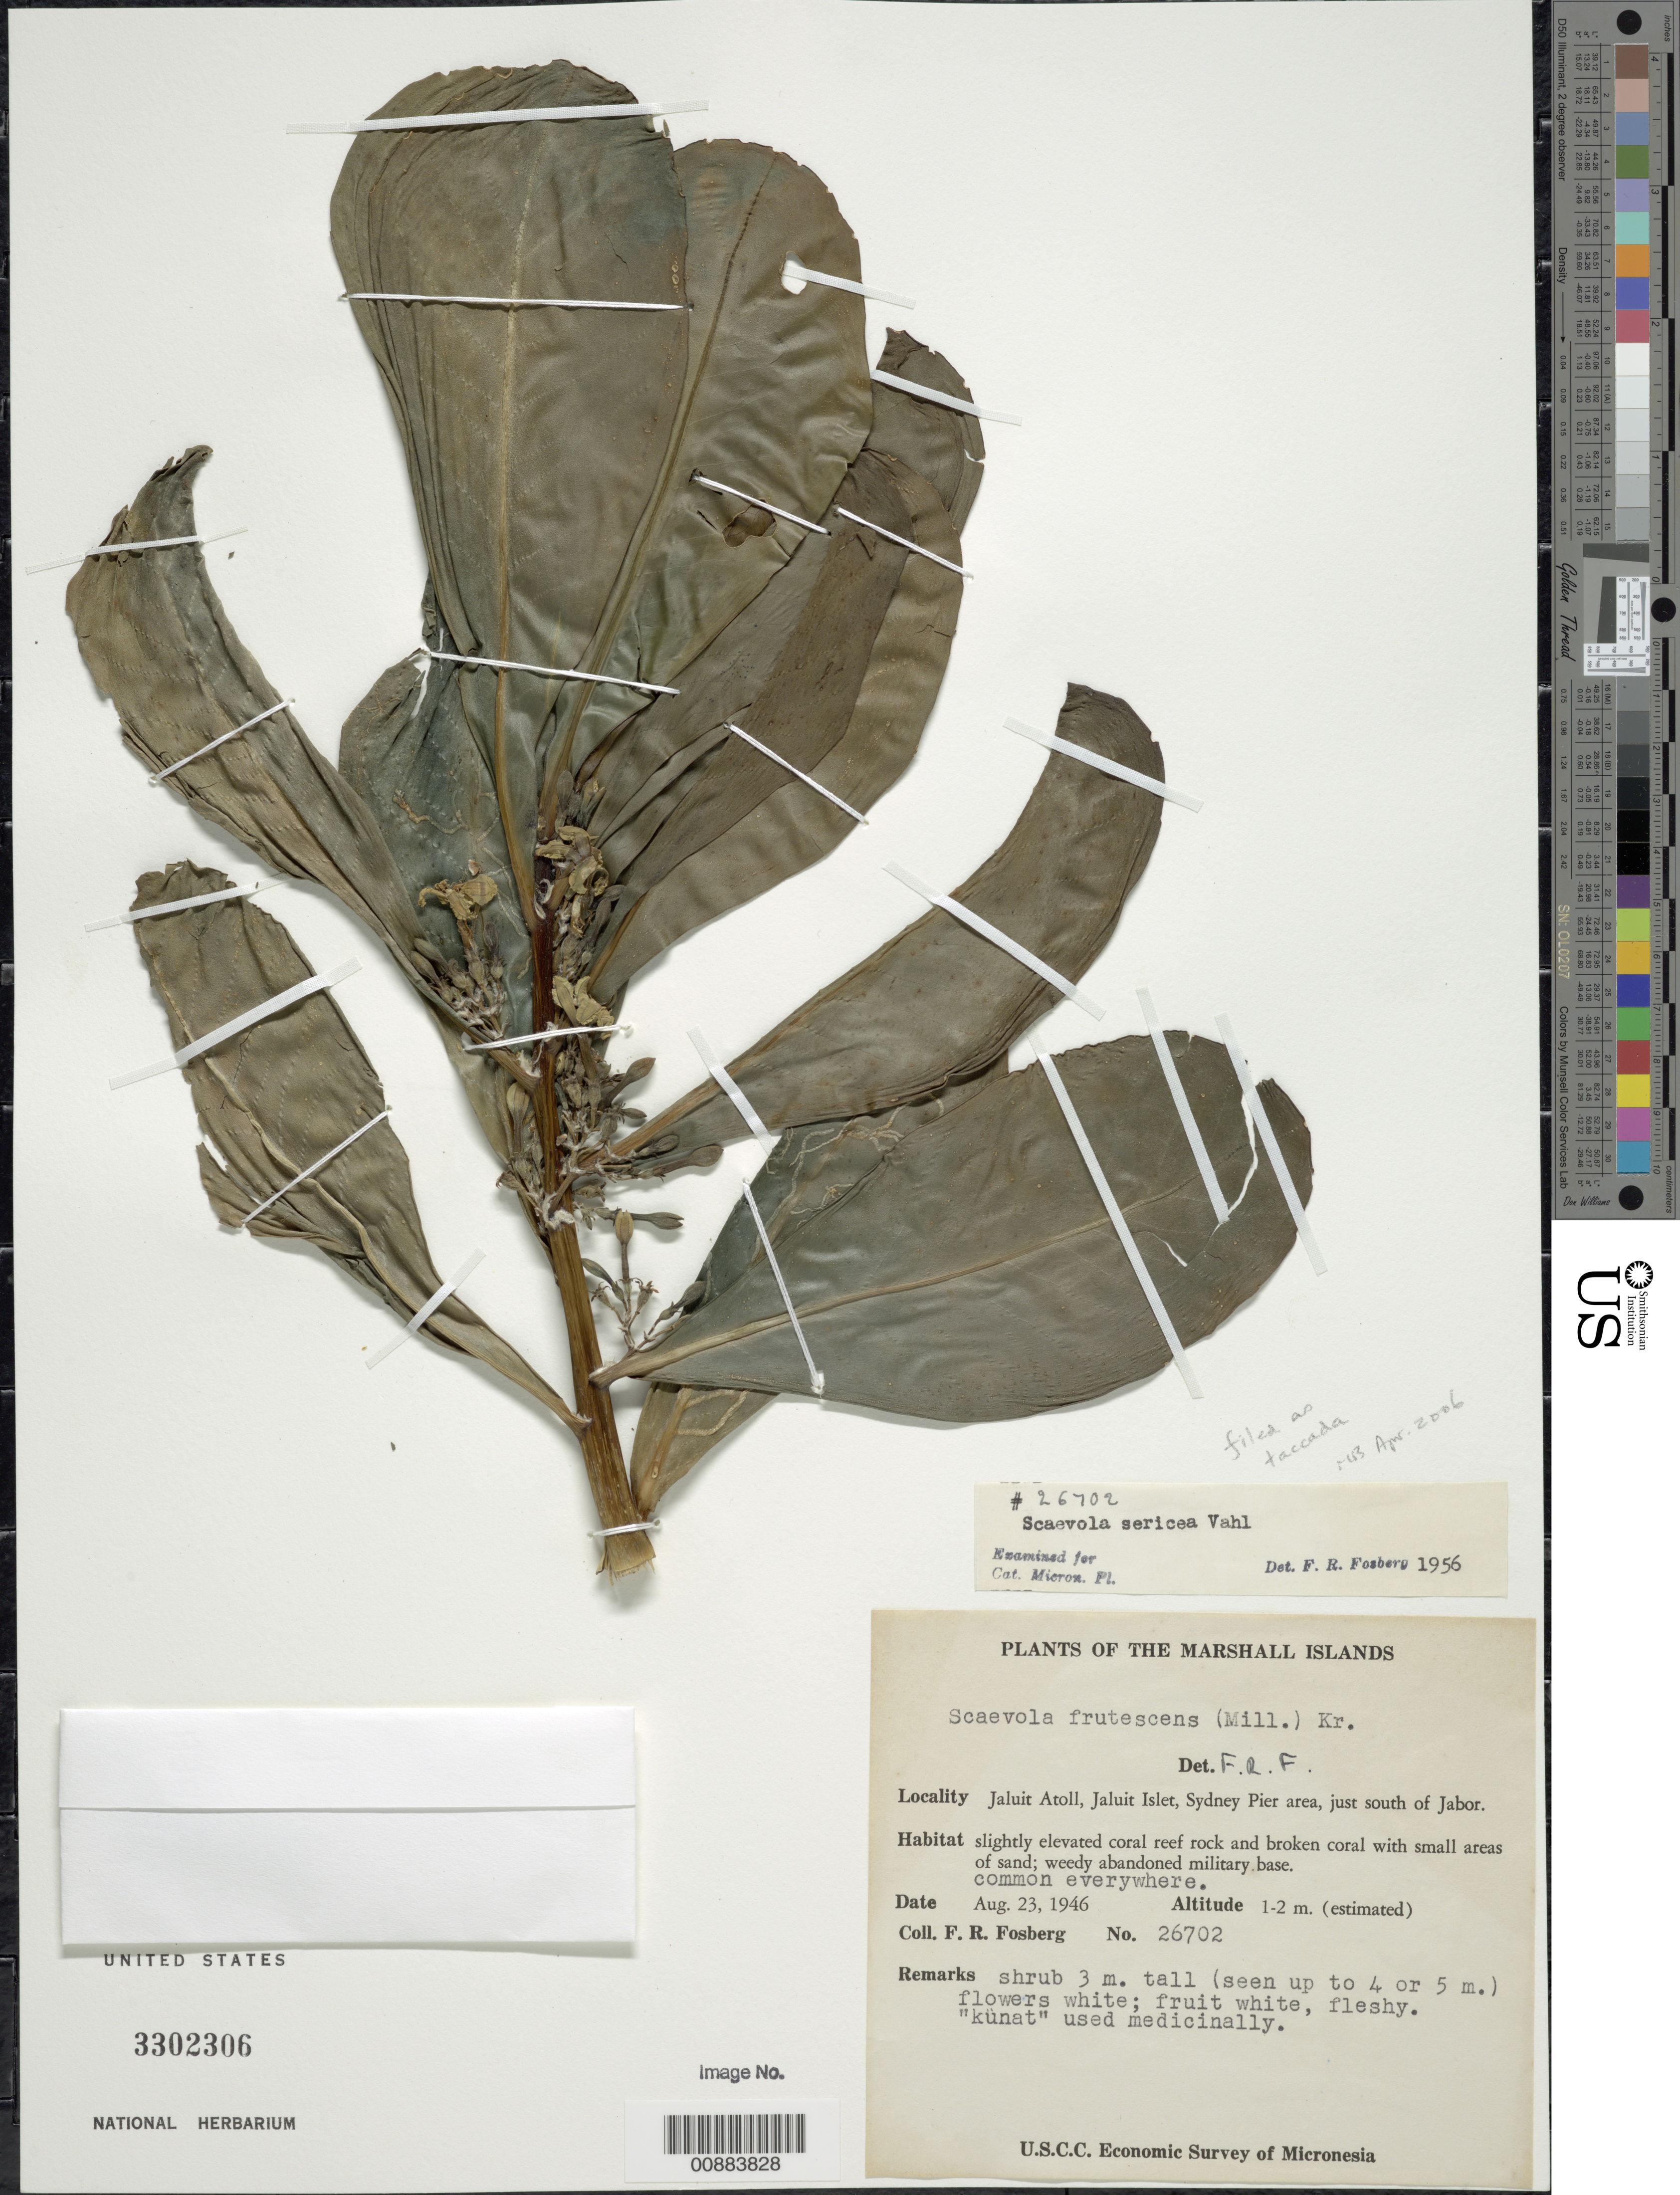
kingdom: Plantae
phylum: Tracheophyta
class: Magnoliopsida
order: Asterales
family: Goodeniaceae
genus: Scaevola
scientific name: Scaevola taccada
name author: (Gaertn.) Roxb.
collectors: F. R. Fosberg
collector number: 26702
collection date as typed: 23 Aug 1946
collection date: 1946-08-23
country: Marshall Islands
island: Jaluit Atoll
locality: Jaluit Islet, Sydney Pier area, just S of Jabor.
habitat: Slightly elevated coral reef rock and broken coral with small areas of sand; weedy abandoned military base.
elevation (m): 1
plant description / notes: Copied to EBDCS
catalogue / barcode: US 3302306